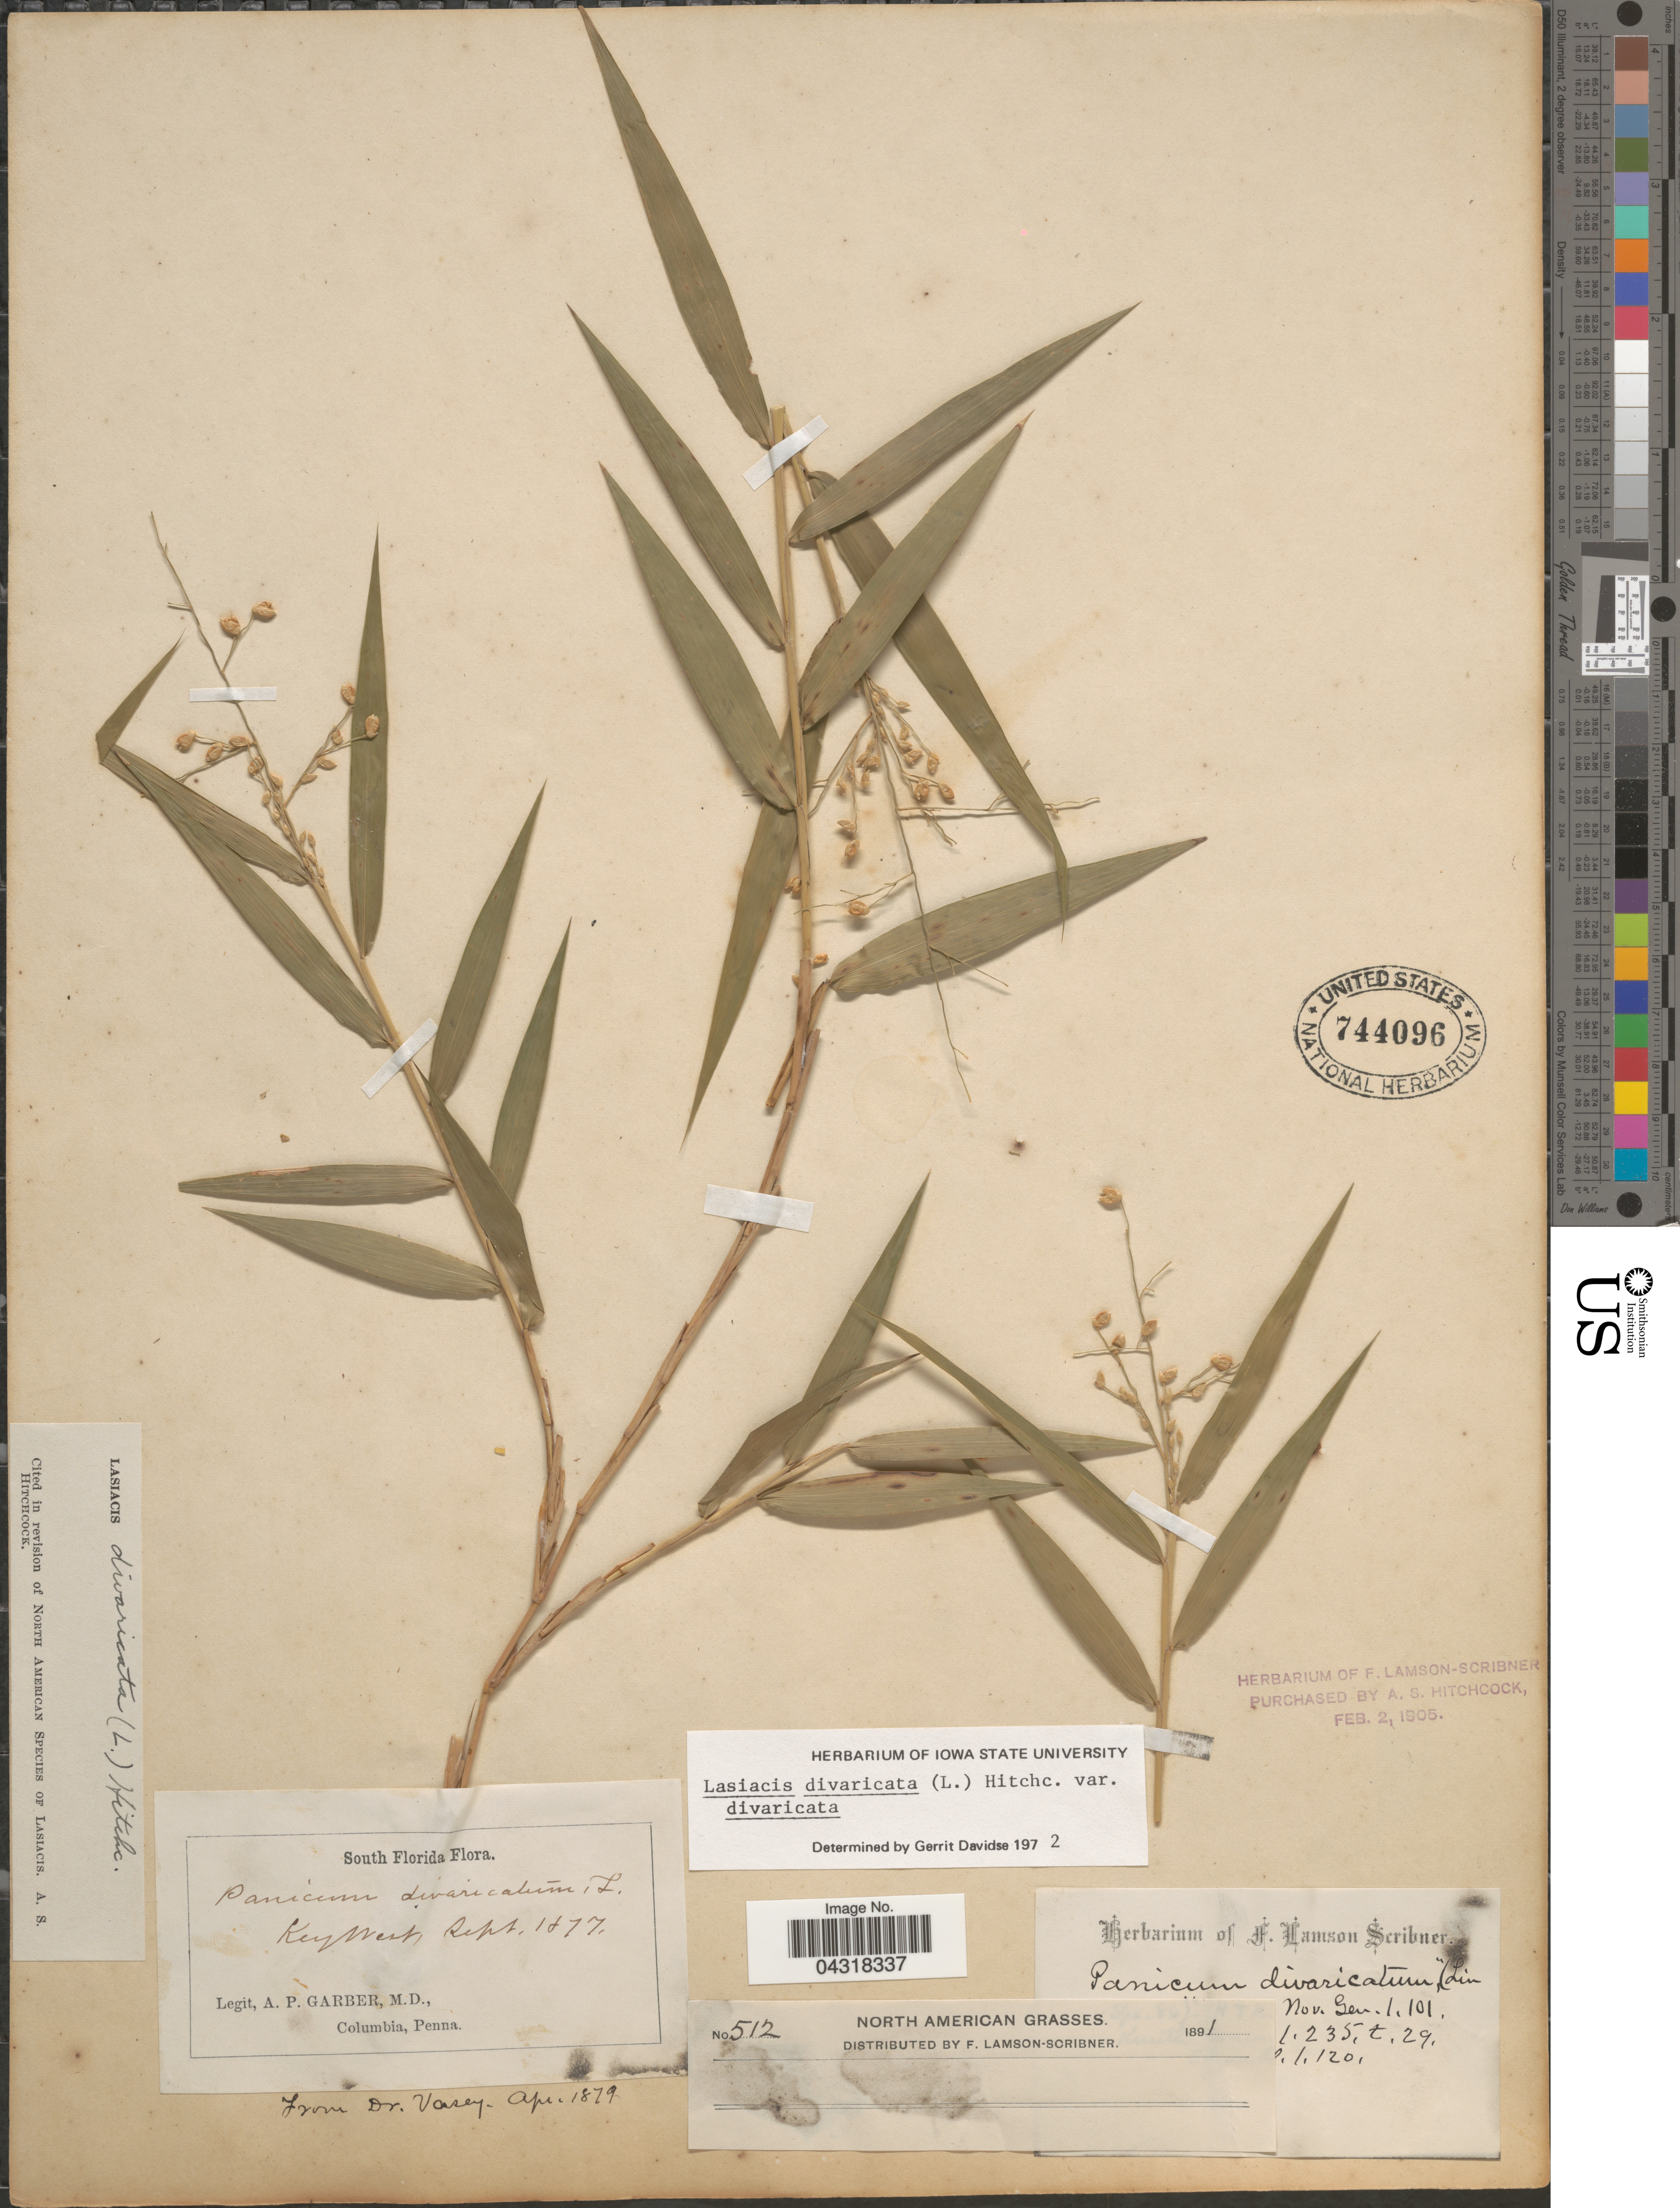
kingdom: Plantae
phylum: Tracheophyta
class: Liliopsida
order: Poales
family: Poaceae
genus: Lasiacis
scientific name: Lasiacis divaricata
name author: (L.) Hitchc.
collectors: A. P. Garber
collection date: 1877-09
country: United States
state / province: Florida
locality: South Florida. Key West.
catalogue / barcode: US 744096